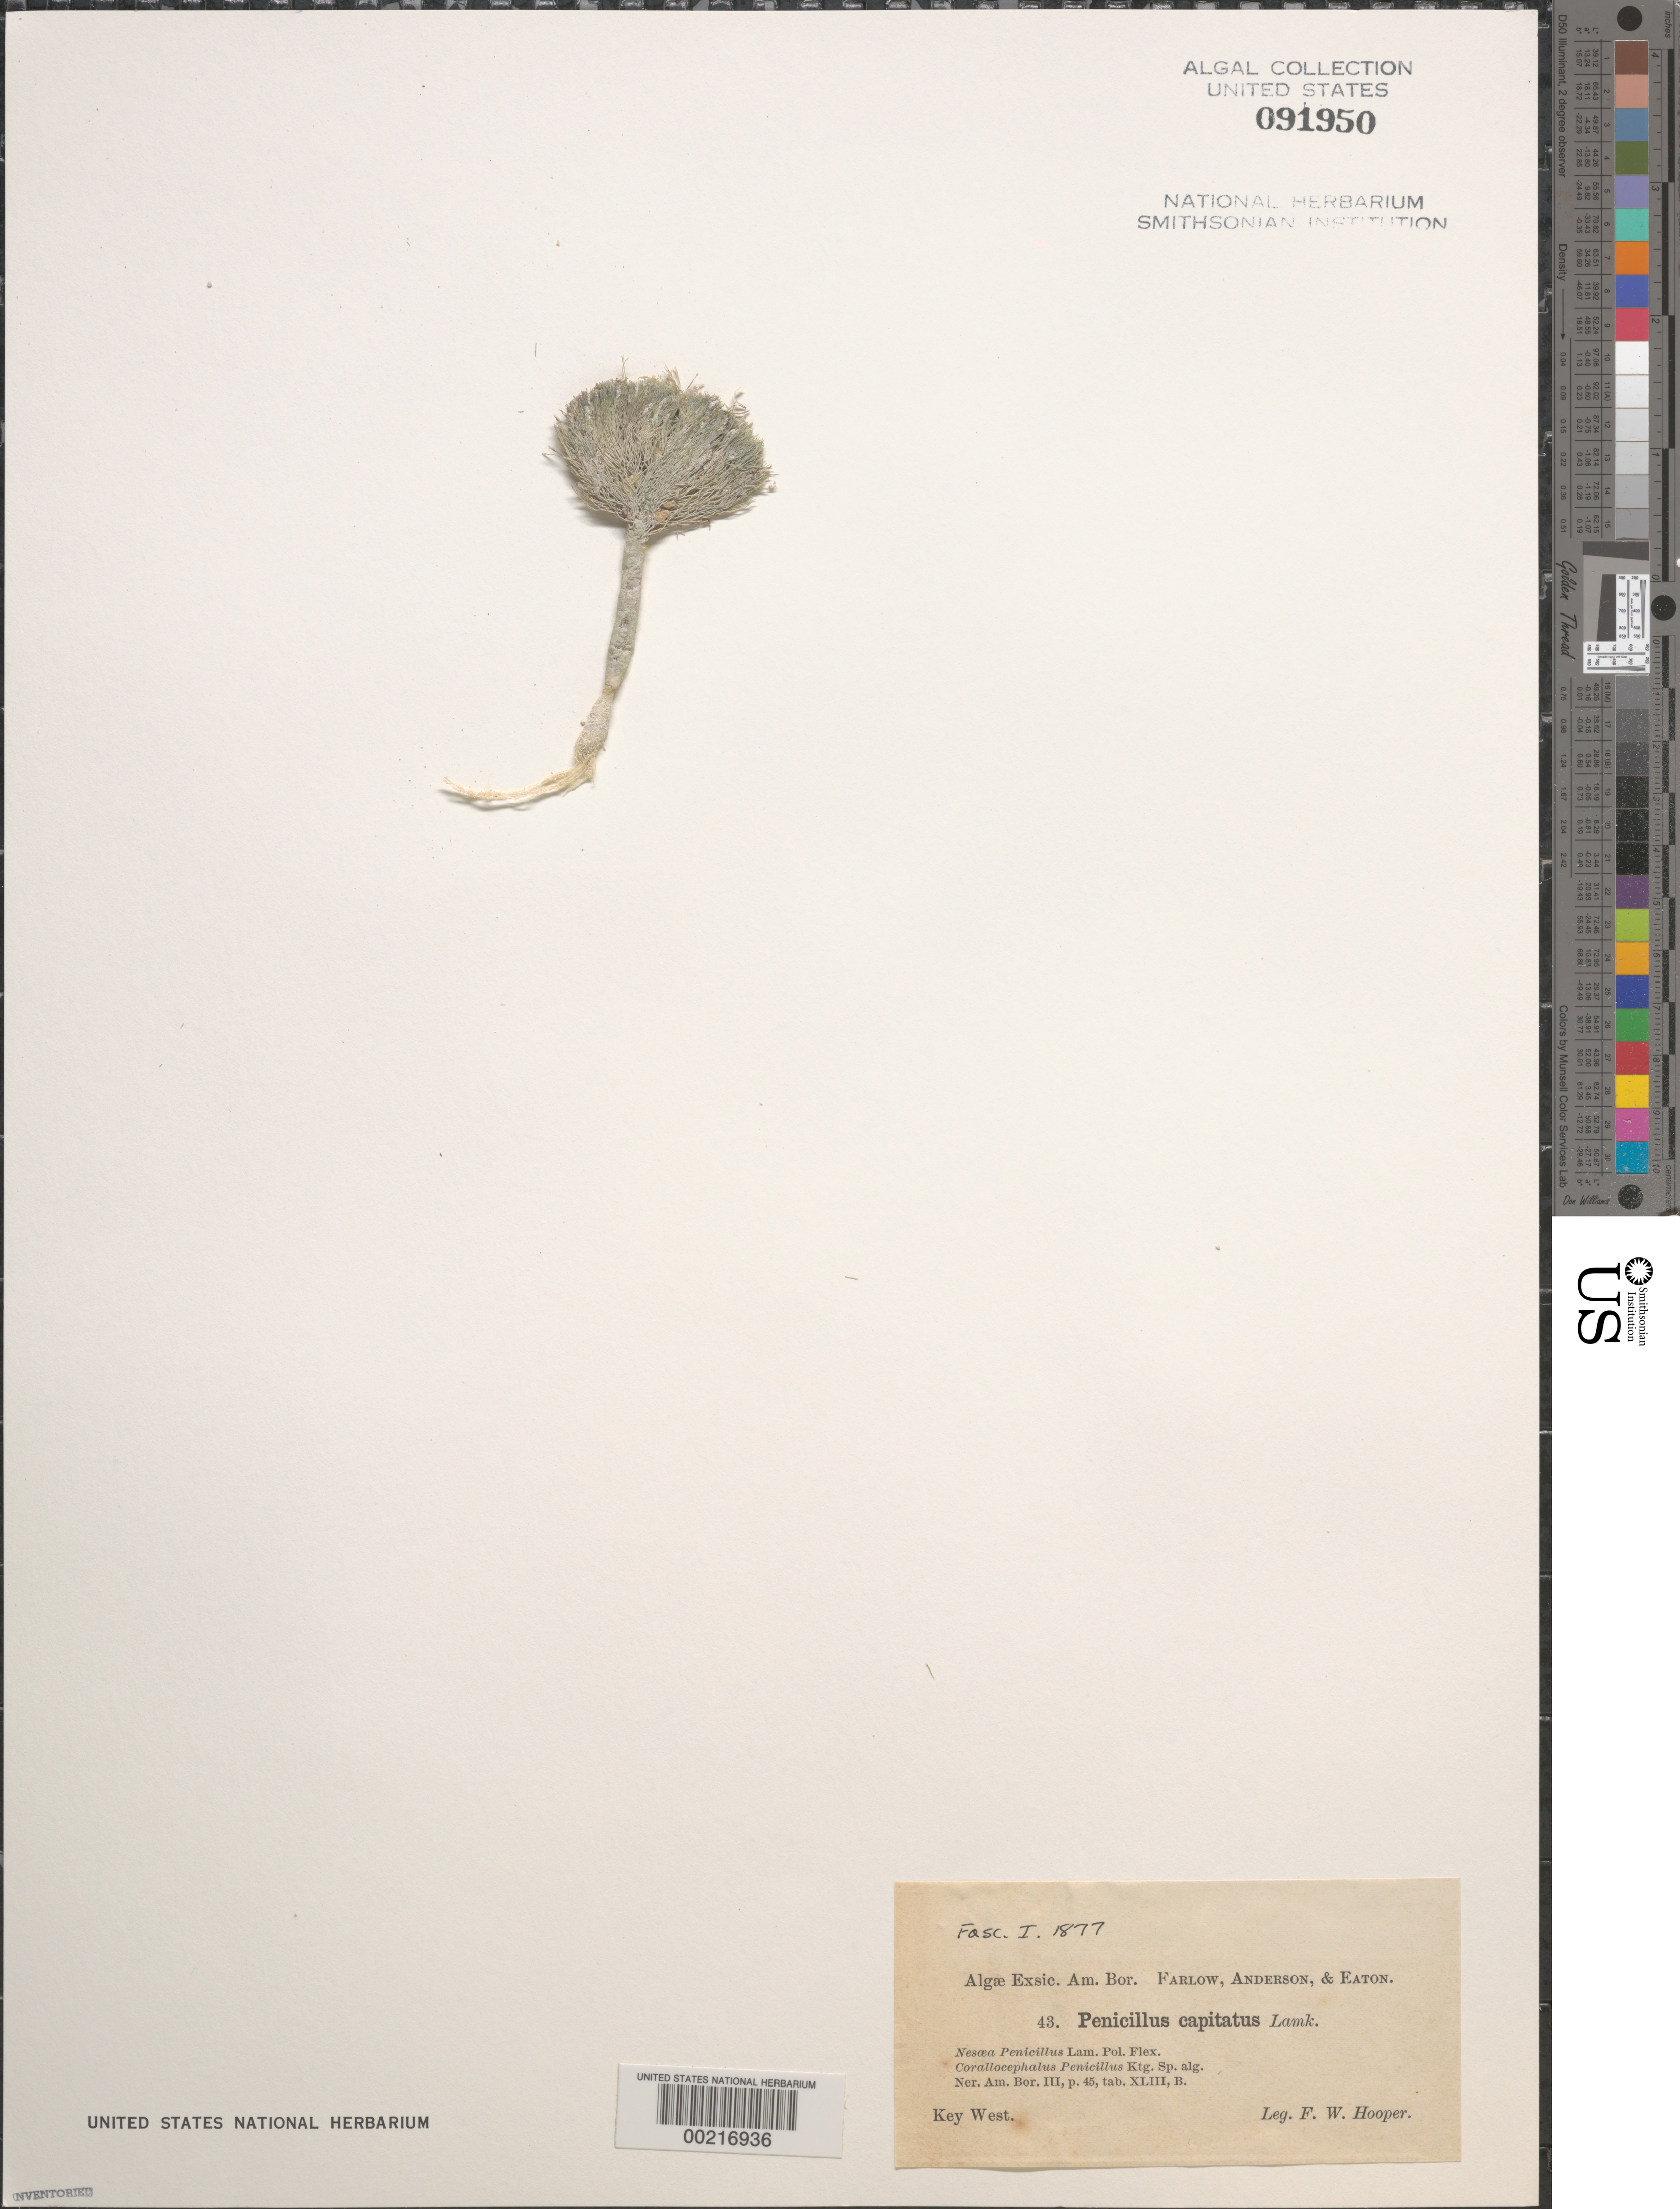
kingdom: Plantae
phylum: Chlorophyta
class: Ulvophyceae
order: Bryopsidales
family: Udoteaceae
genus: Penicillus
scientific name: Penicillus capitatus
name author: Lam.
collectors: F. Hooper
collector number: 43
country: United States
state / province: Florida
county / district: Monroe County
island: Key West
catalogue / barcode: US 91950